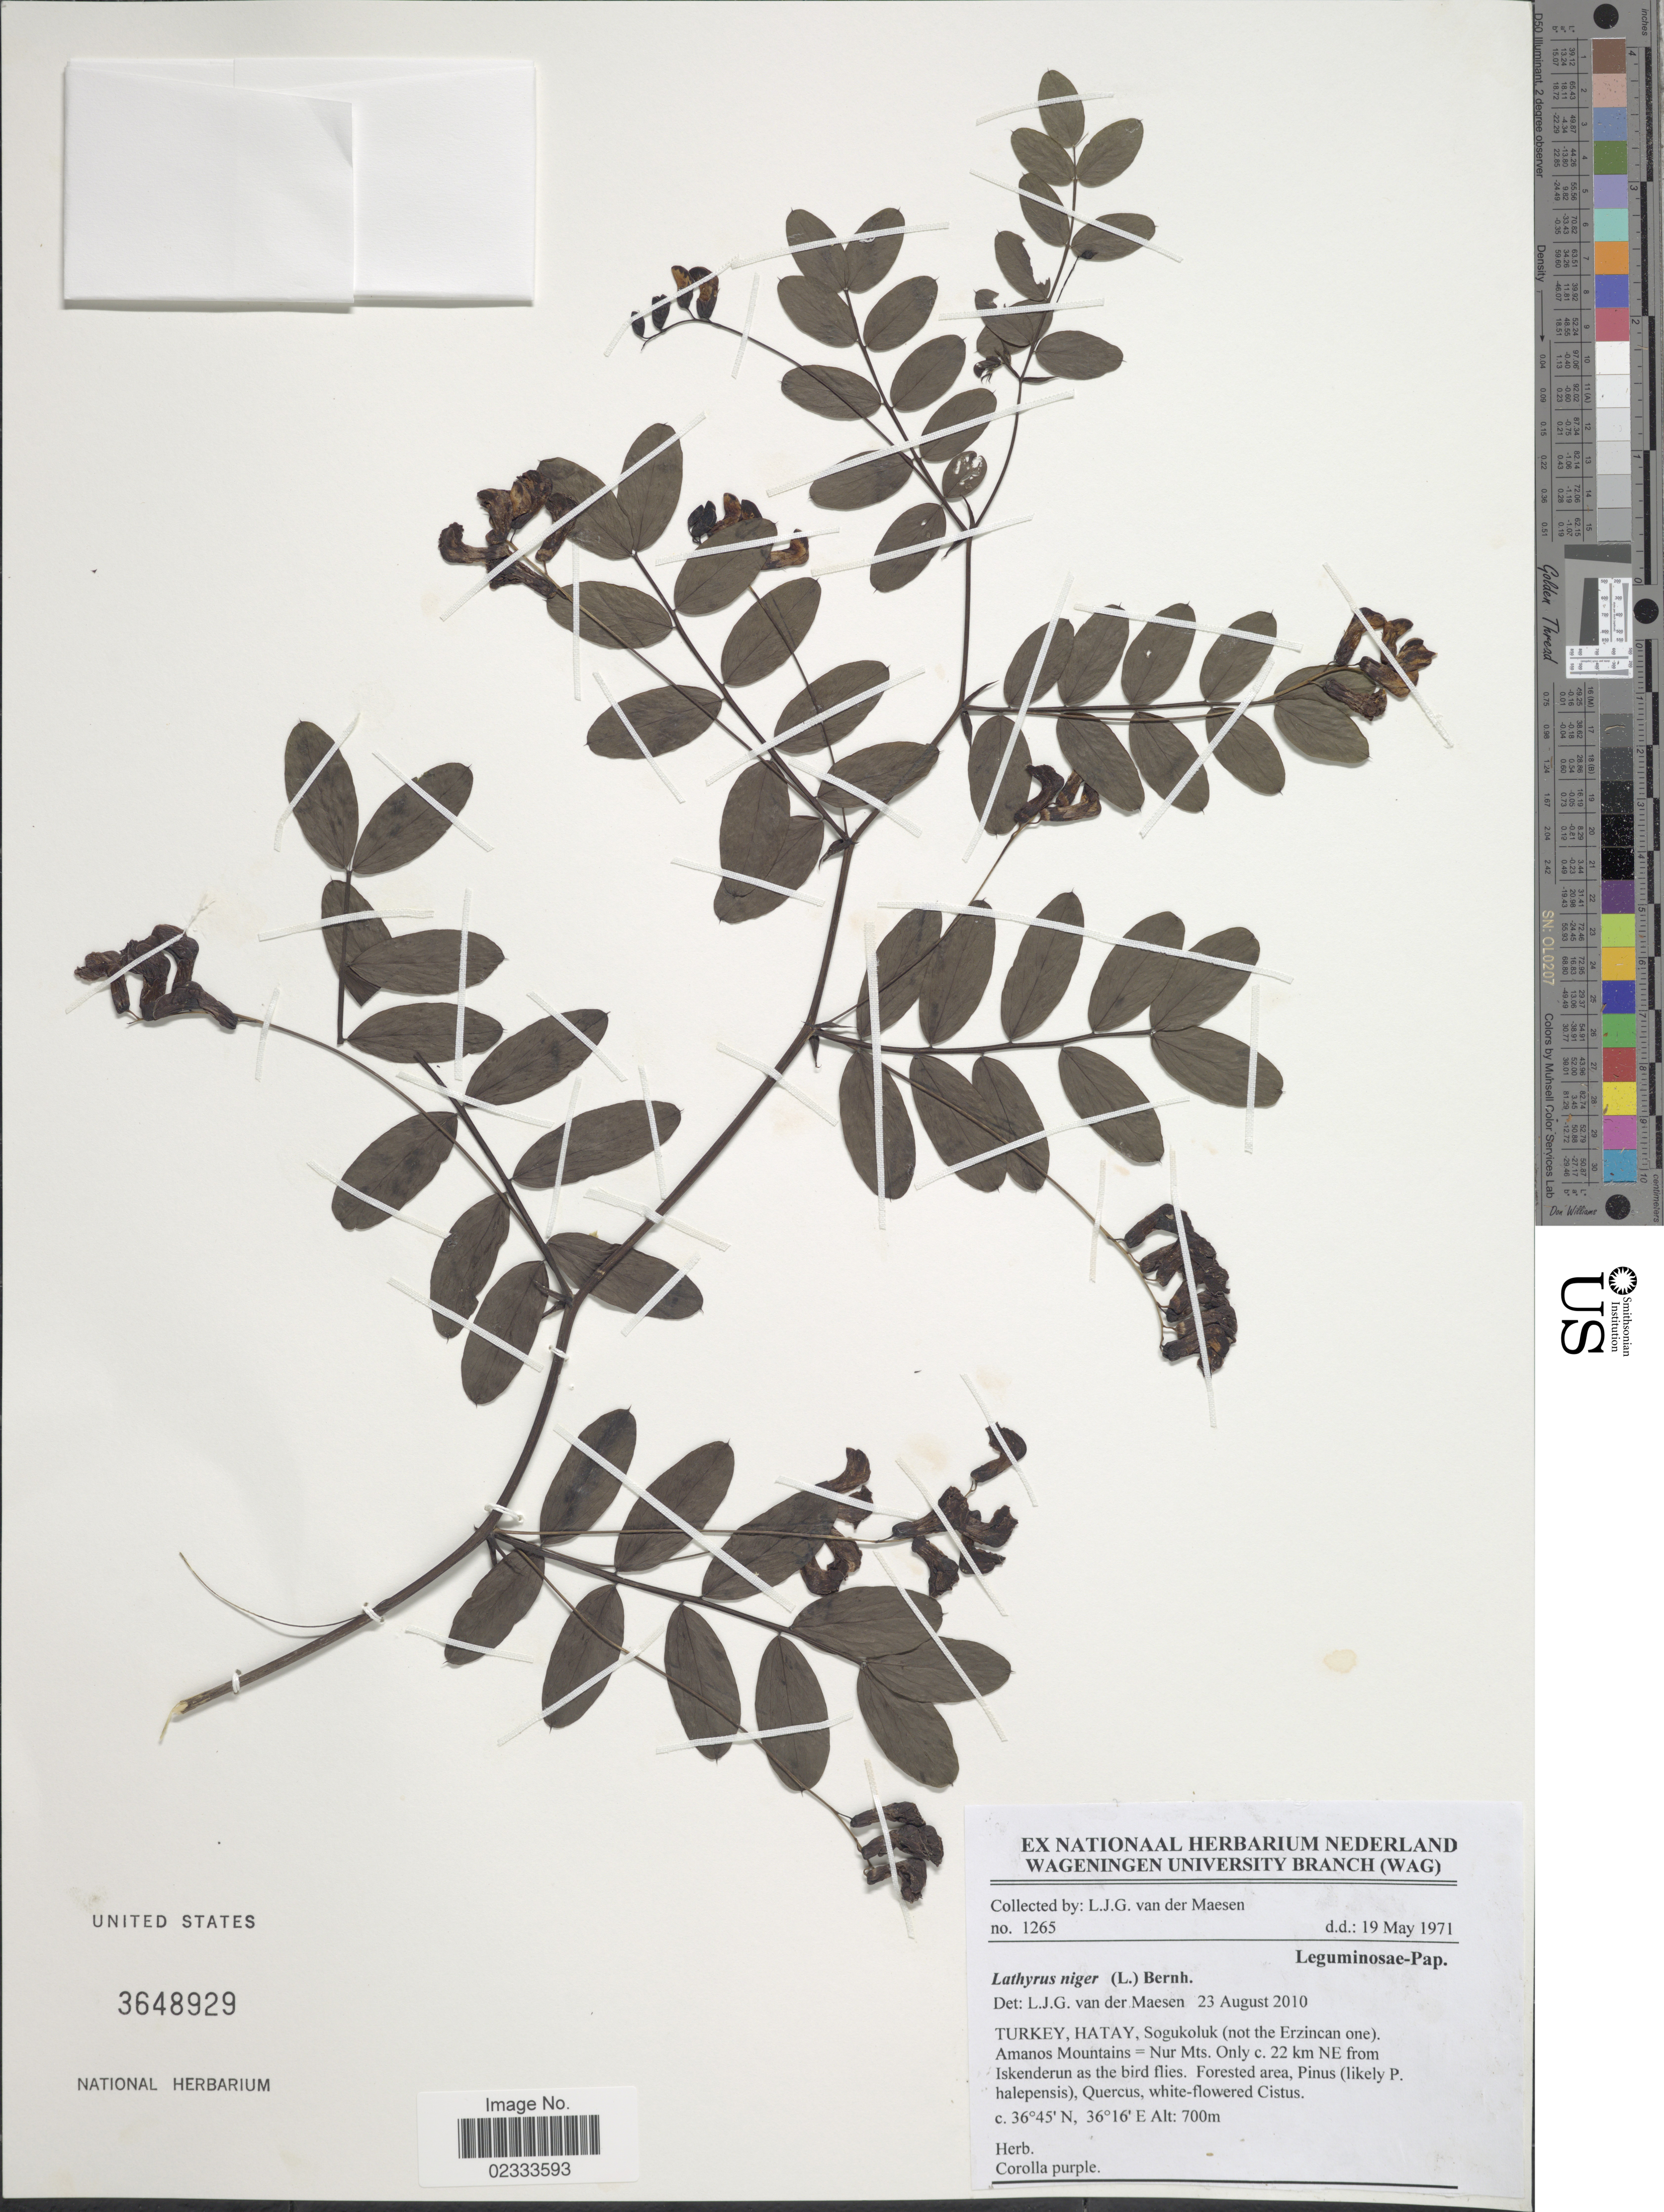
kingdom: Plantae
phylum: Tracheophyta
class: Magnoliopsida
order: Fabales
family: Fabaceae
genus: Lathyrus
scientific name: Lathyrus niger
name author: (L.) Bernh.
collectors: L. van der Maesen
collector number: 1265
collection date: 1971-05-19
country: Turkey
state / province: Hatay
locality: Sogukoluk (not the Erzincan one), Amanos Mountains = Nur Mts. Only c. 22 km NE from Iskenderun as the bird flies.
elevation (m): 700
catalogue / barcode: US 3648929